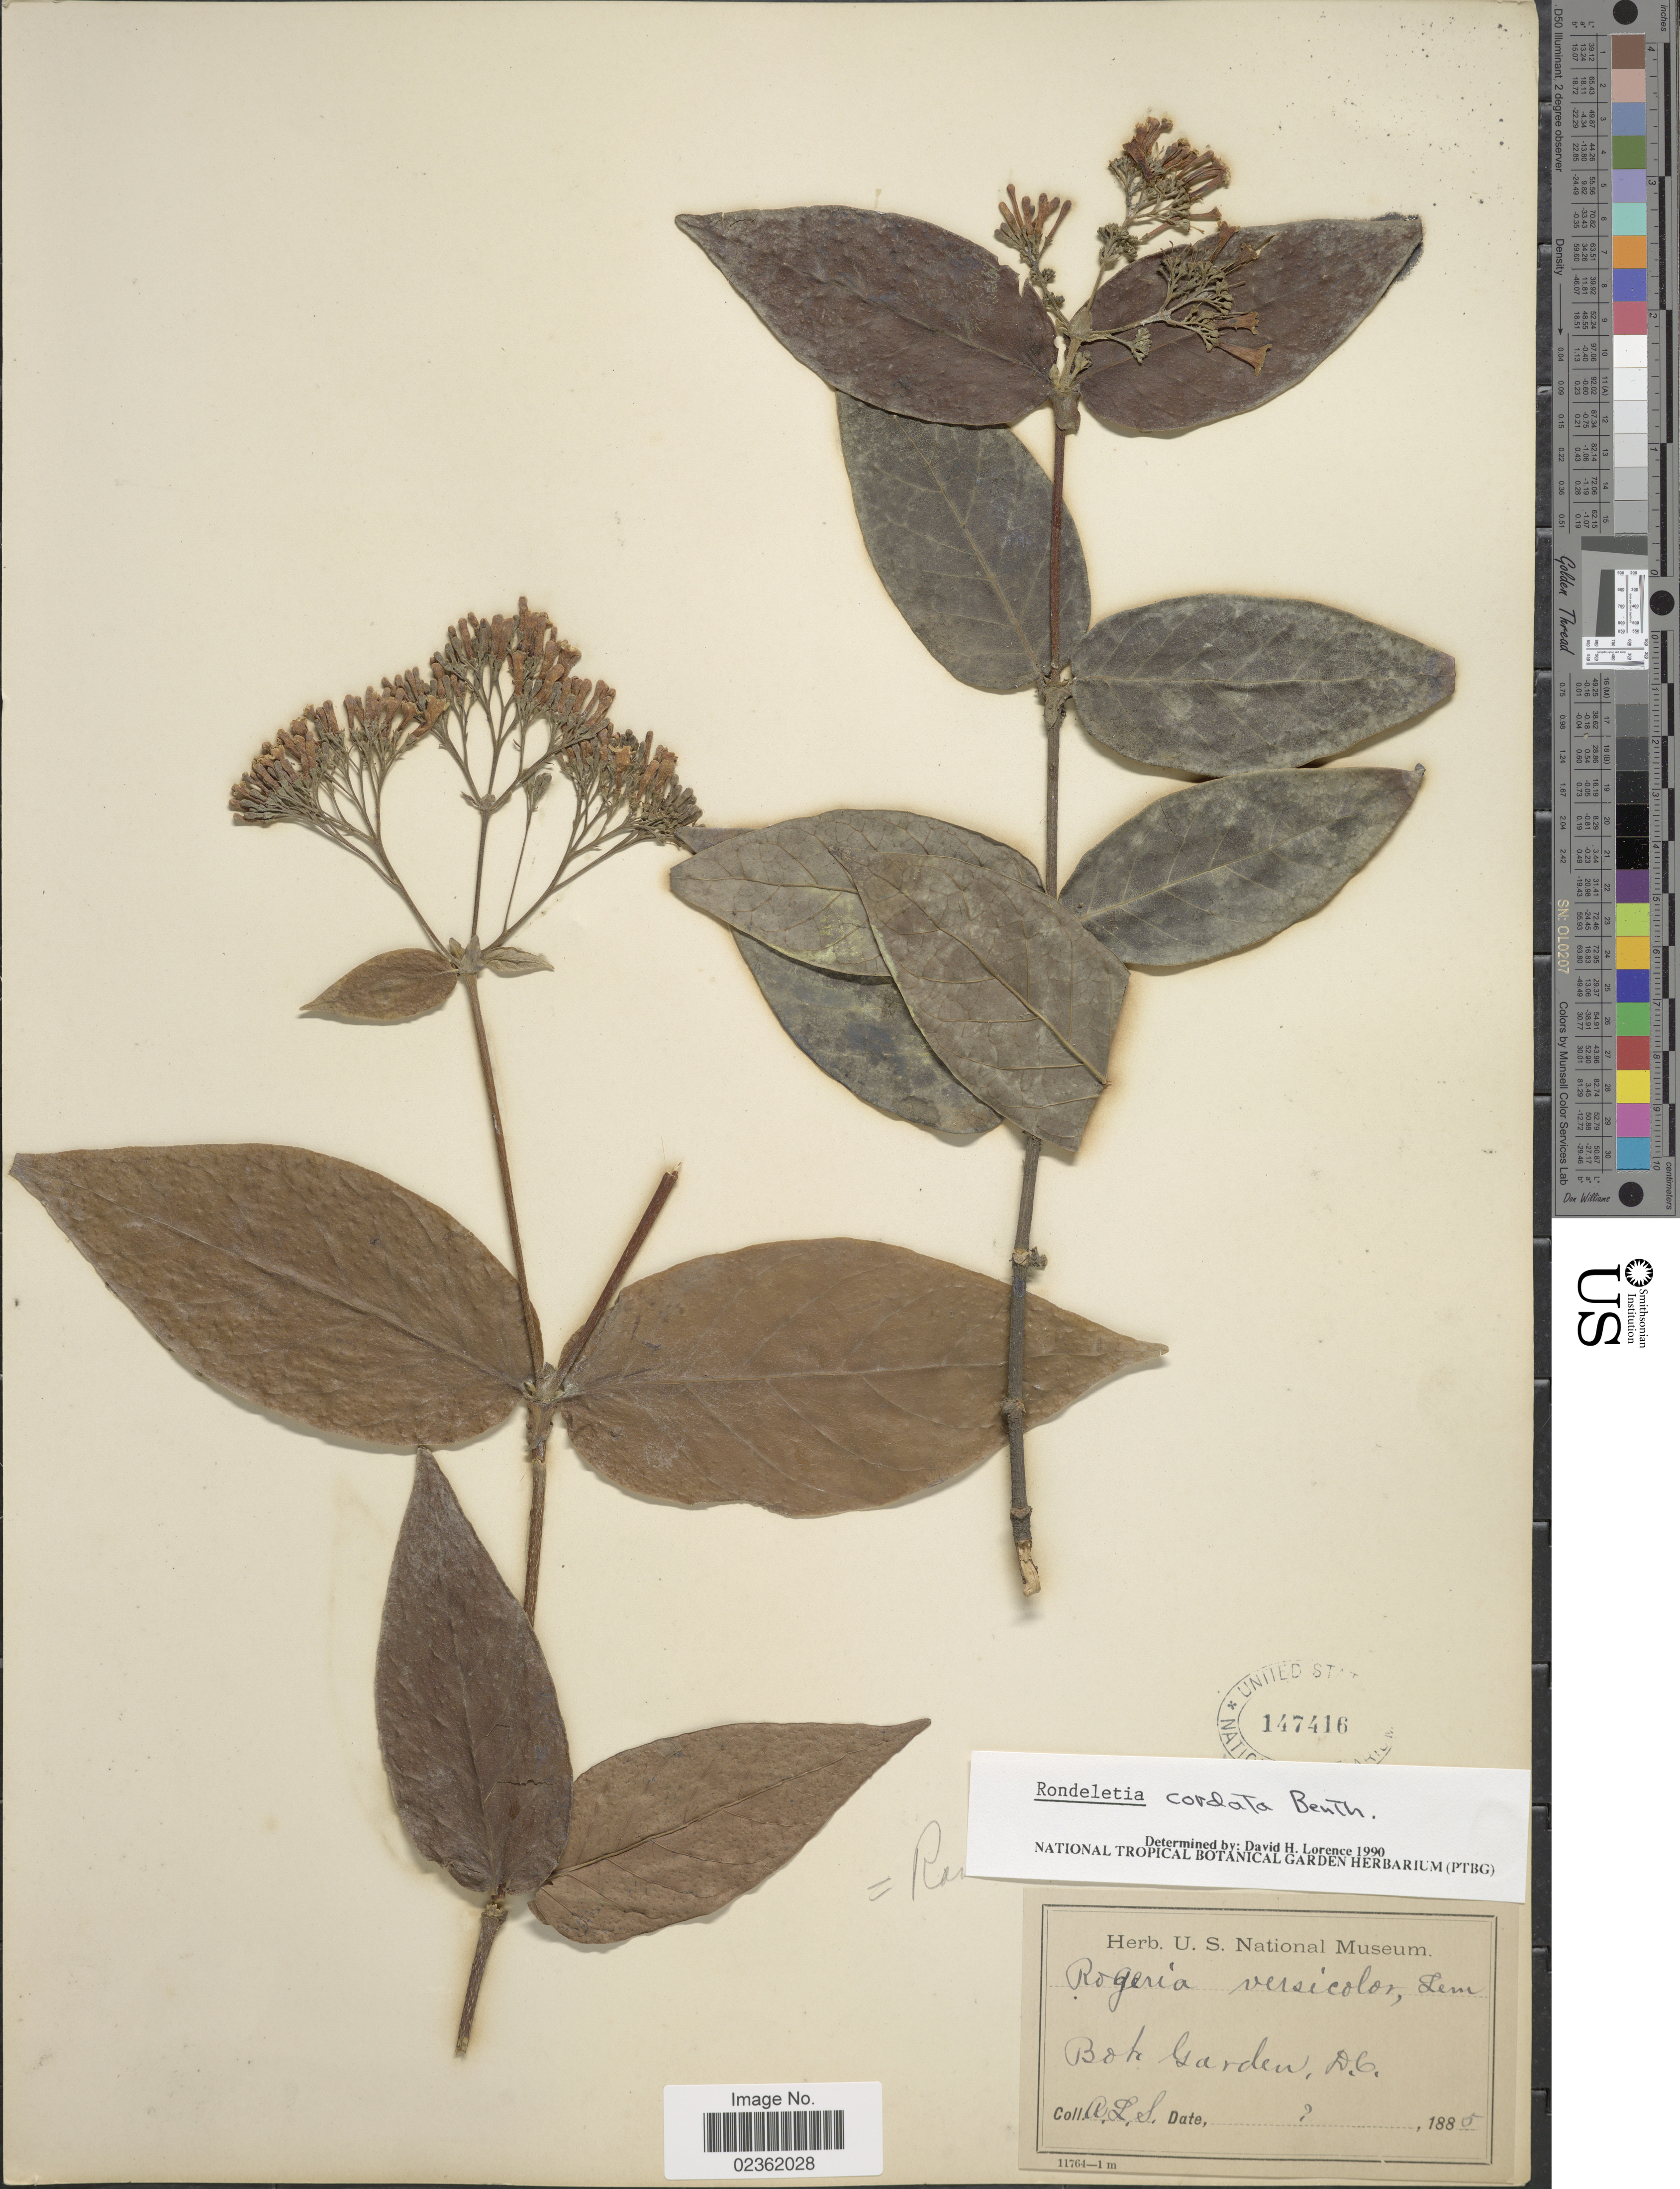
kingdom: Plantae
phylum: Tracheophyta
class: Magnoliopsida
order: Gentianales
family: Rubiaceae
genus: Rondeletia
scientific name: Rondeletia cordata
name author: Benth.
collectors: A. L. S.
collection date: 1885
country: United States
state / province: District of Columbia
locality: Bot. Gardens.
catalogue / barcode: US 147416